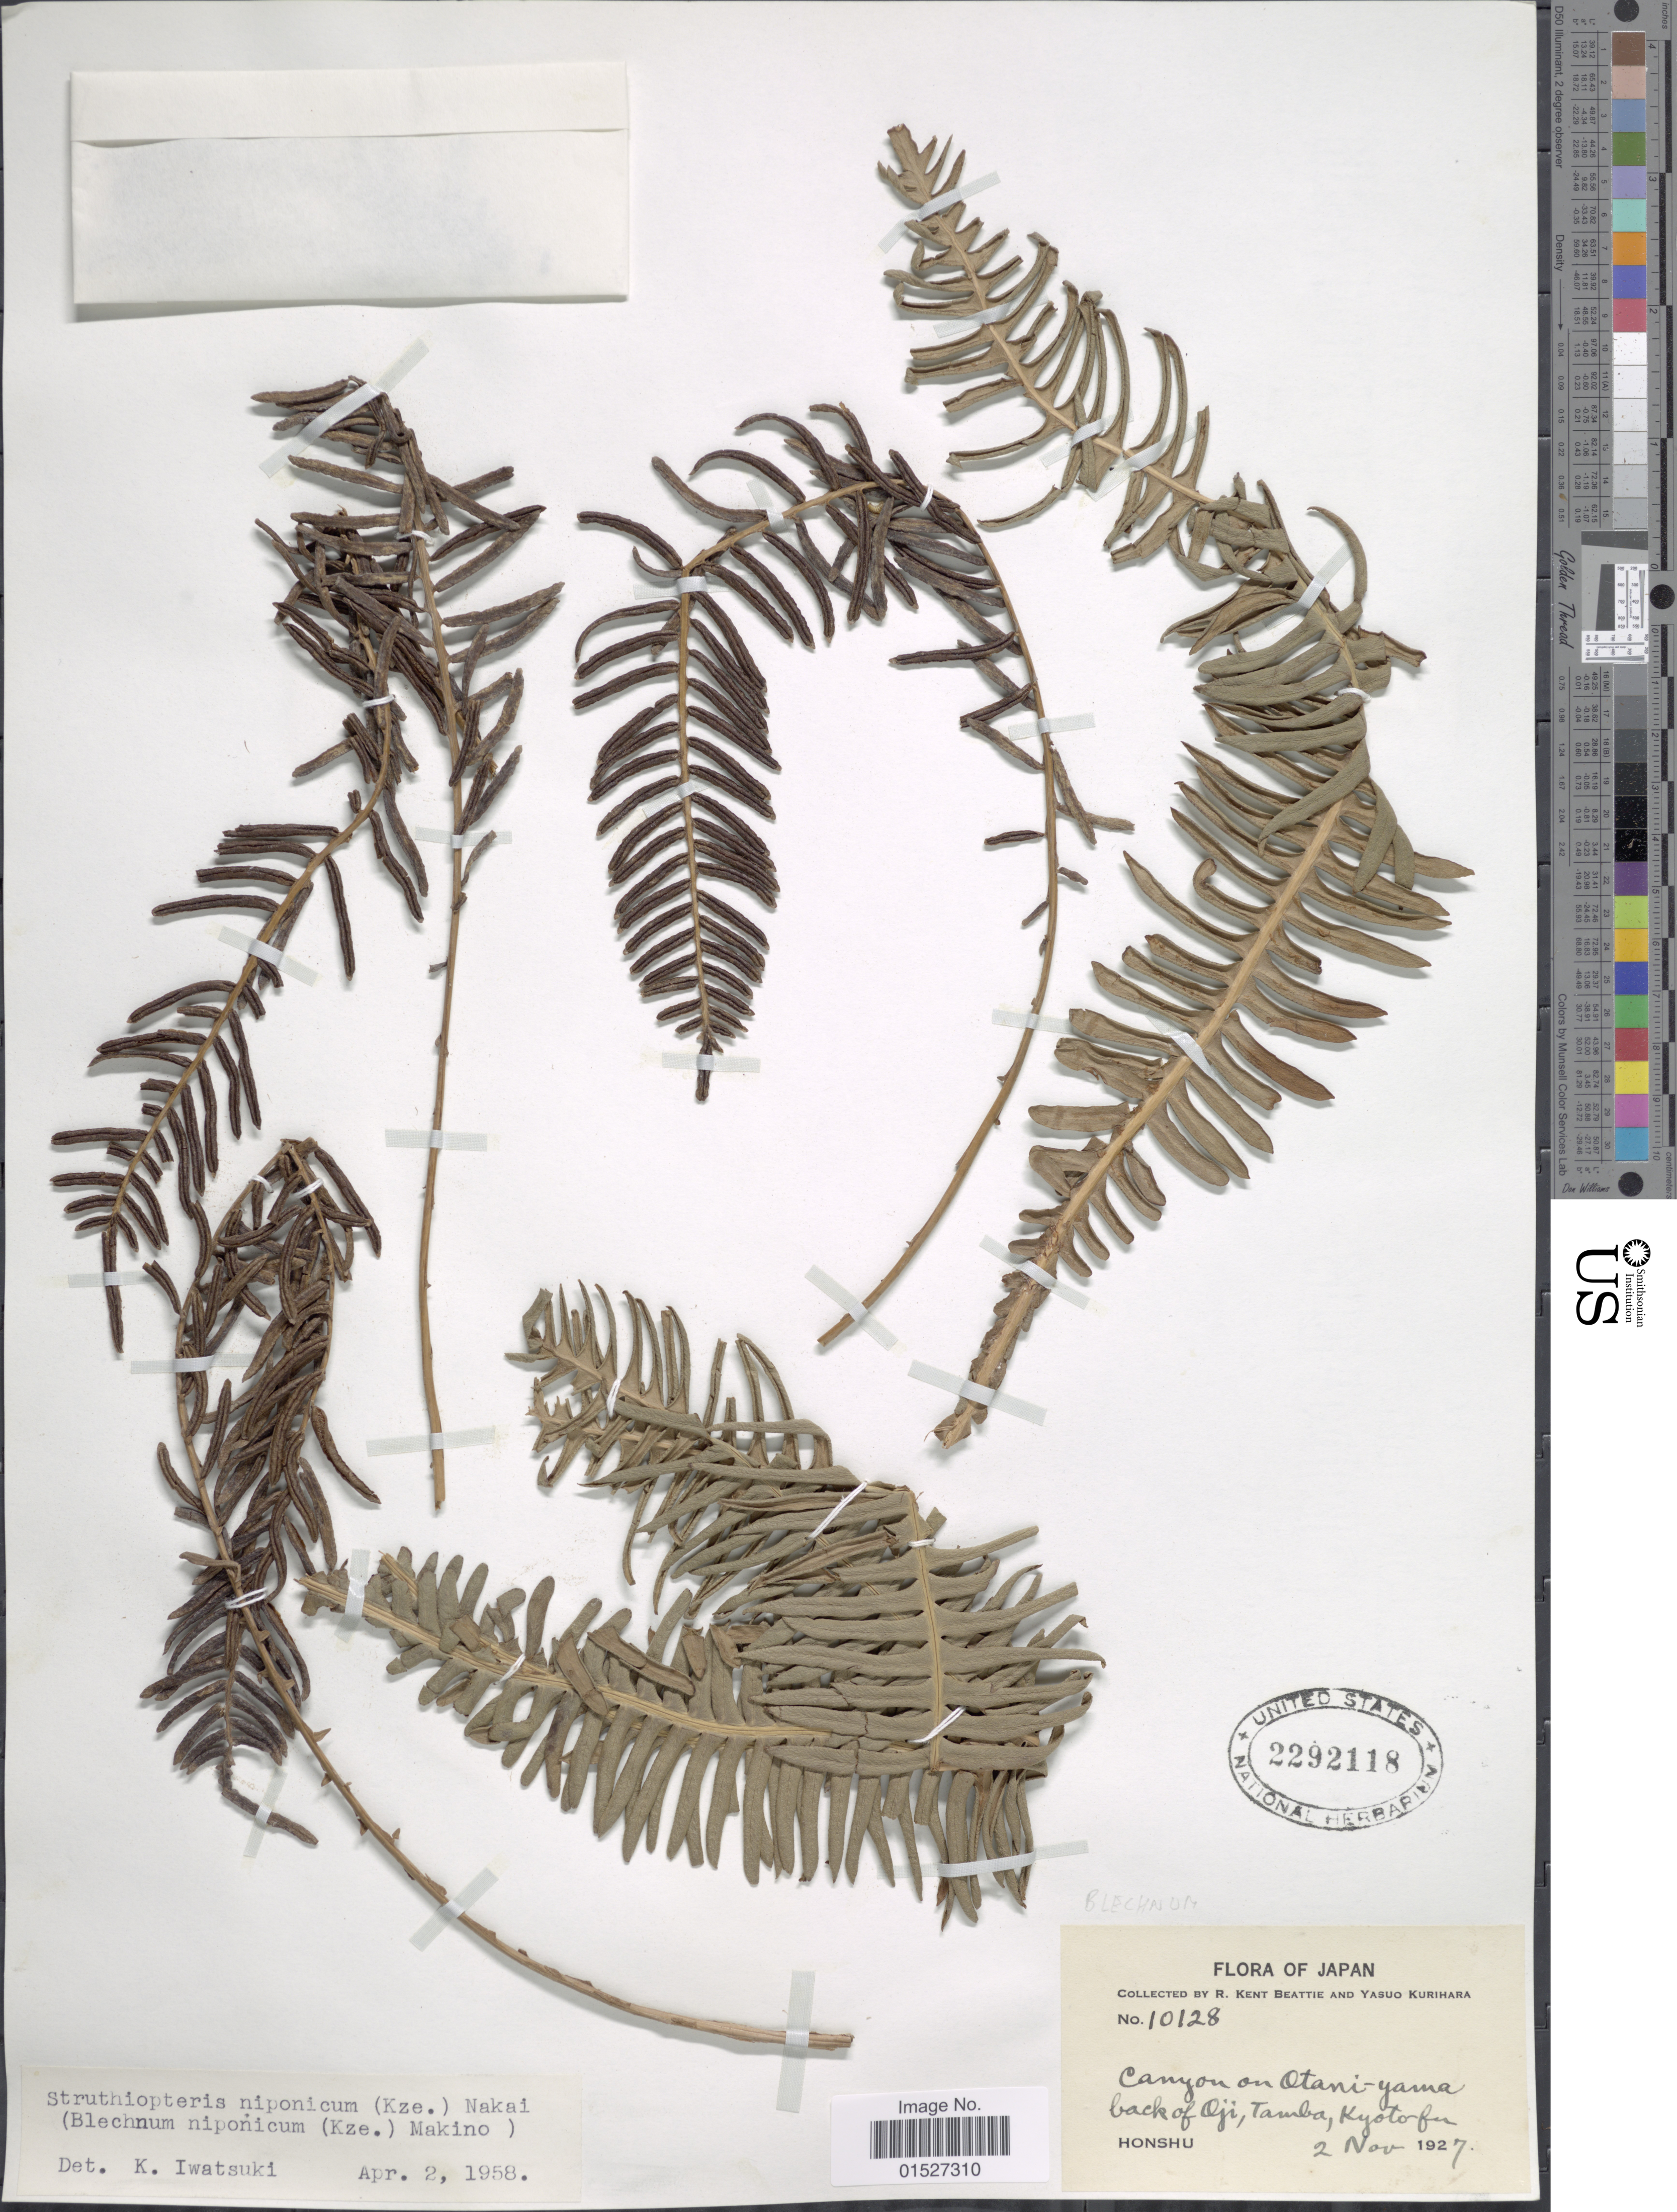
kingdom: Plantae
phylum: Tracheophyta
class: Polypodiopsida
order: Polypodiales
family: Blechnaceae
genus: Blechnum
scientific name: Blechnum nipponicum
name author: (Kunze) Makino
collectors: R. K. Beattie & Y. Kurihara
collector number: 10128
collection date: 1927-11-02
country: Japan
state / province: Kyoto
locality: Canyon on Otani-yama back of Oji, Tamba, Kyoto-fu. Honshu.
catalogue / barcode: US 2292118